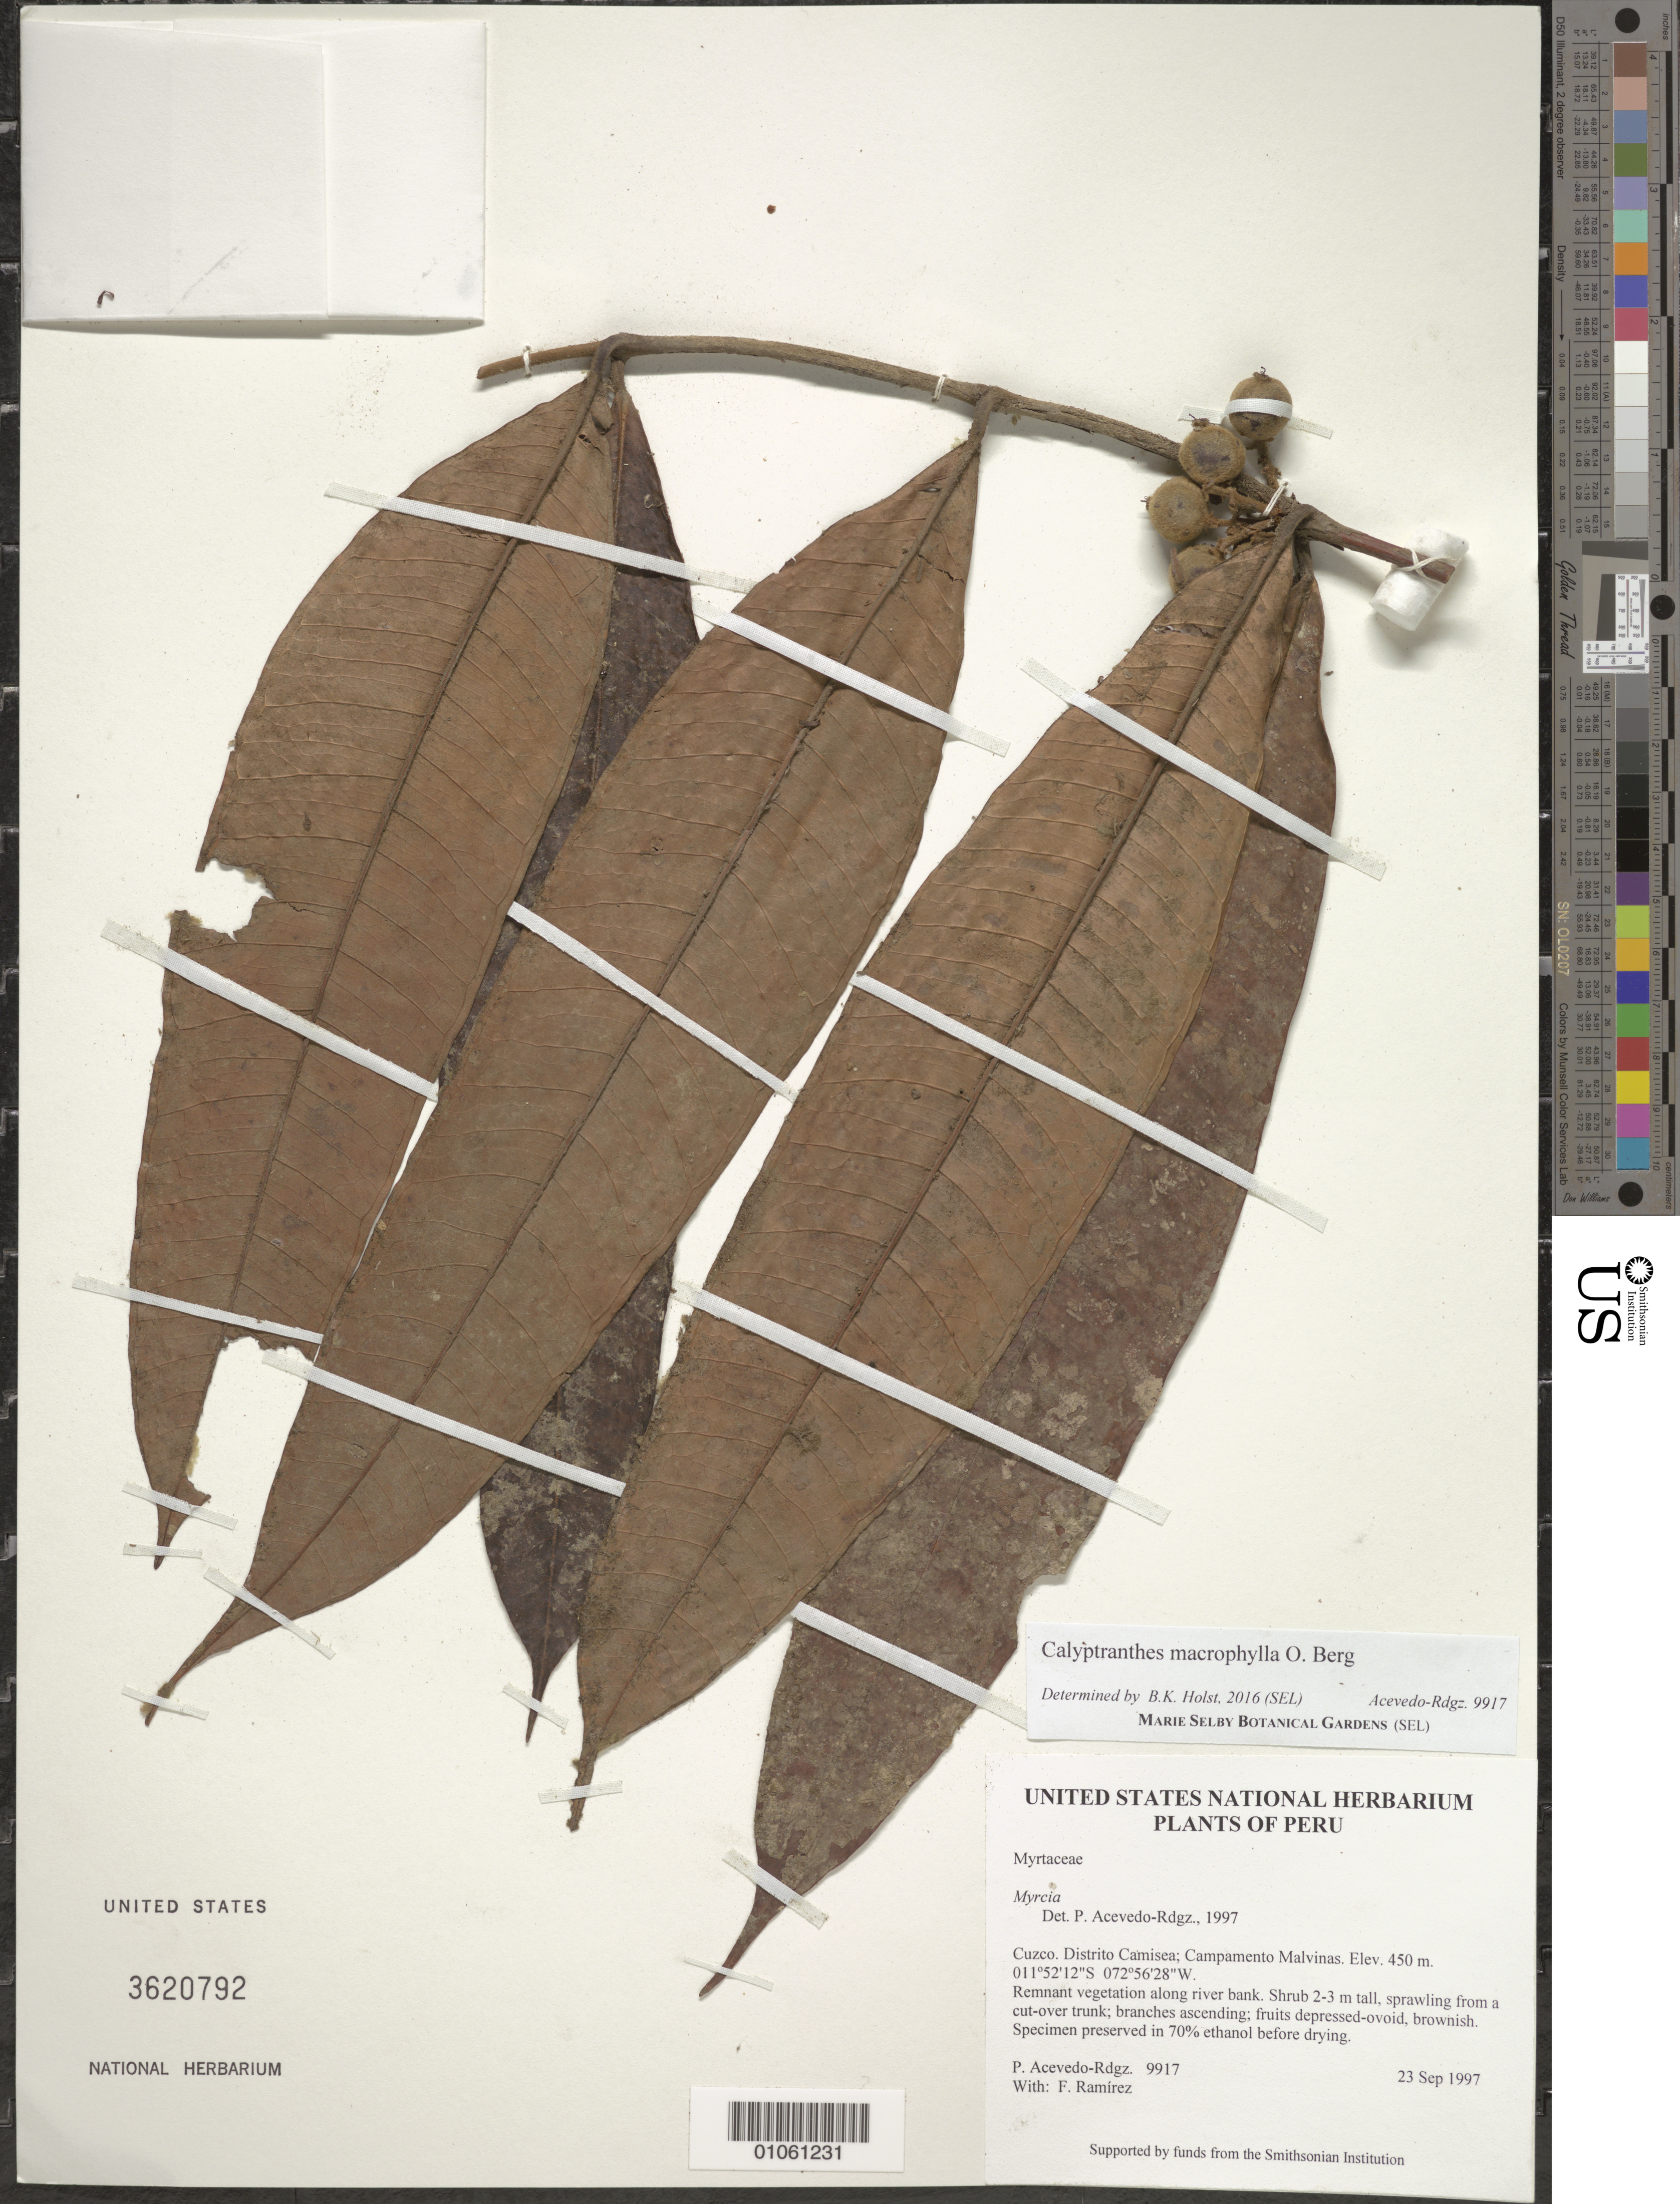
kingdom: Plantae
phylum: Tracheophyta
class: Magnoliopsida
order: Myrtales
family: Myrtaceae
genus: Myrcia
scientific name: Myrcia neospeciosa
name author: A.R. Lourenço & E. Lucas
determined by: Strong, Mark T., (BOT), Smithsonian Institution - National Museum of Natural History (UNITED STATES)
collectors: P. Acevedo-Rodr. & F. Ramirez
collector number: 9917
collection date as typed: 23 Sep 1997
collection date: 1997-09-23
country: Peru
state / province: Cusco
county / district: Cusco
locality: Distrito Camisea; Campamento Malvinas.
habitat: Remnant vegetation along river bank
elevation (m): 450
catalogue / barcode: US 3620792